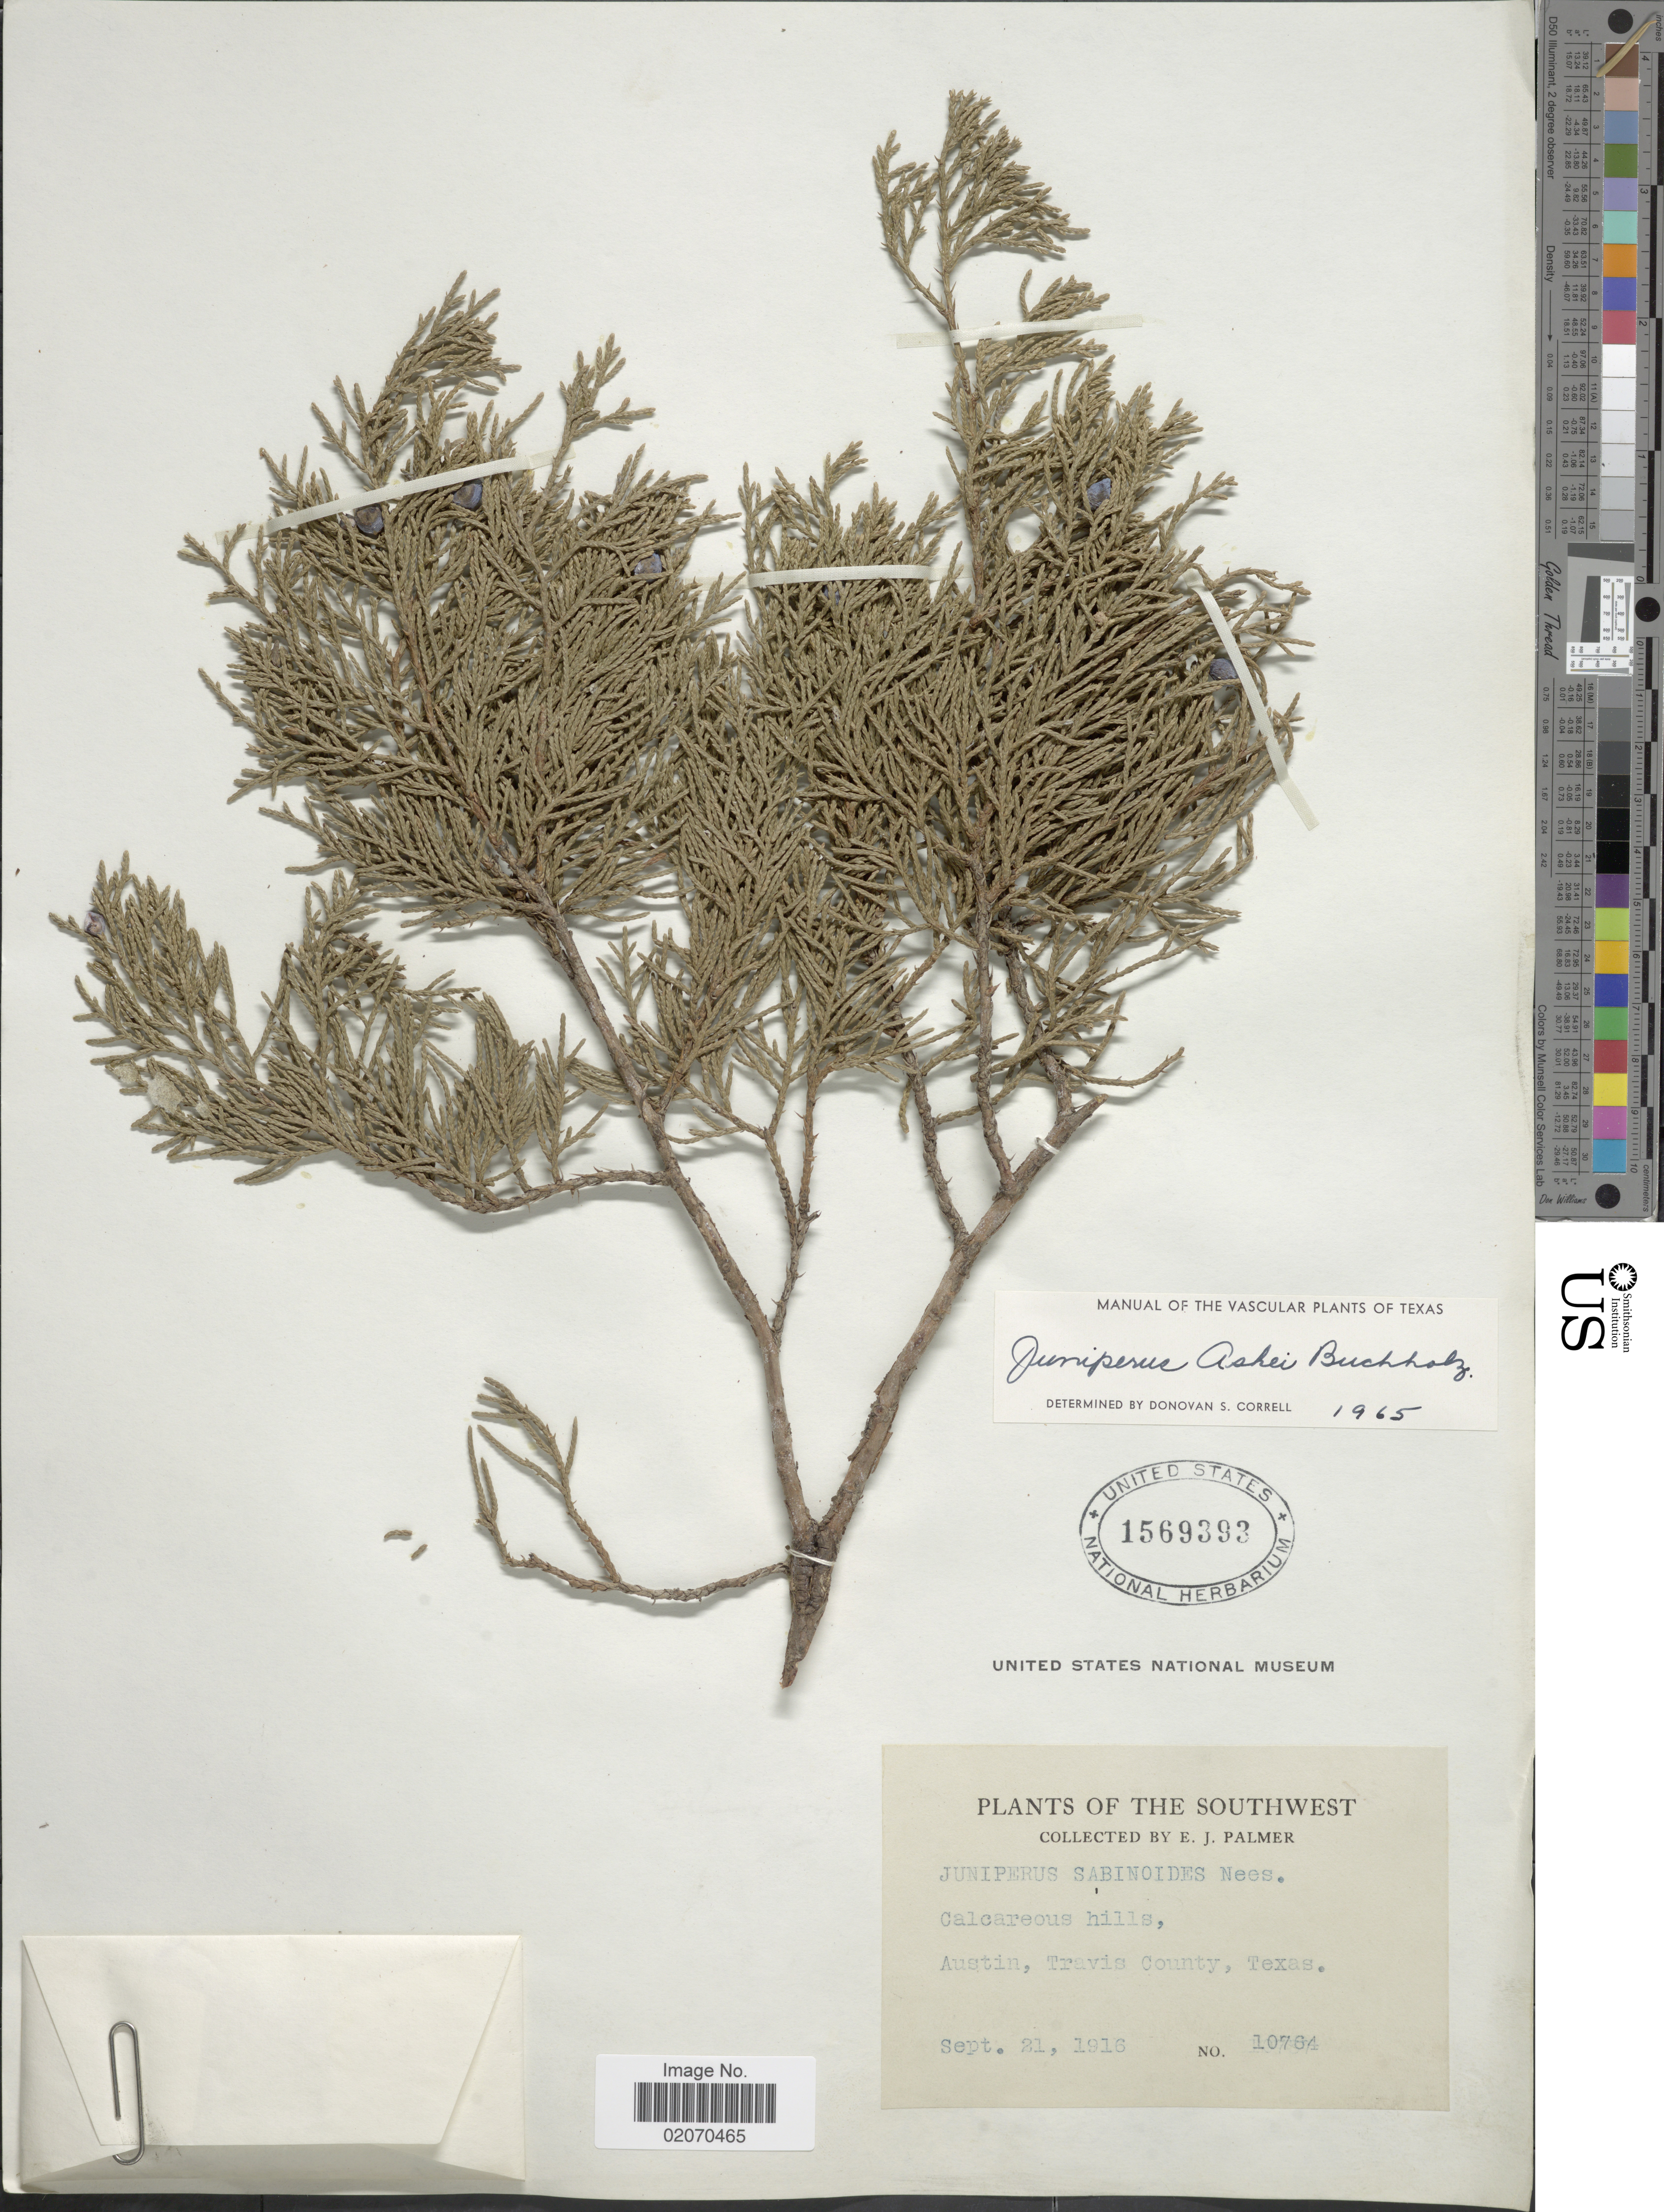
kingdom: Plantae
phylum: Tracheophyta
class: Pinopsida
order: Pinales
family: Cupressaceae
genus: Juniperus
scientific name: Juniperus ashei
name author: J. Buchholz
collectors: E. J. Palmer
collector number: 10764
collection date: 1916-09-21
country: United States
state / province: Texas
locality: Southwest. Austin, Travis County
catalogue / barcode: US 1569393